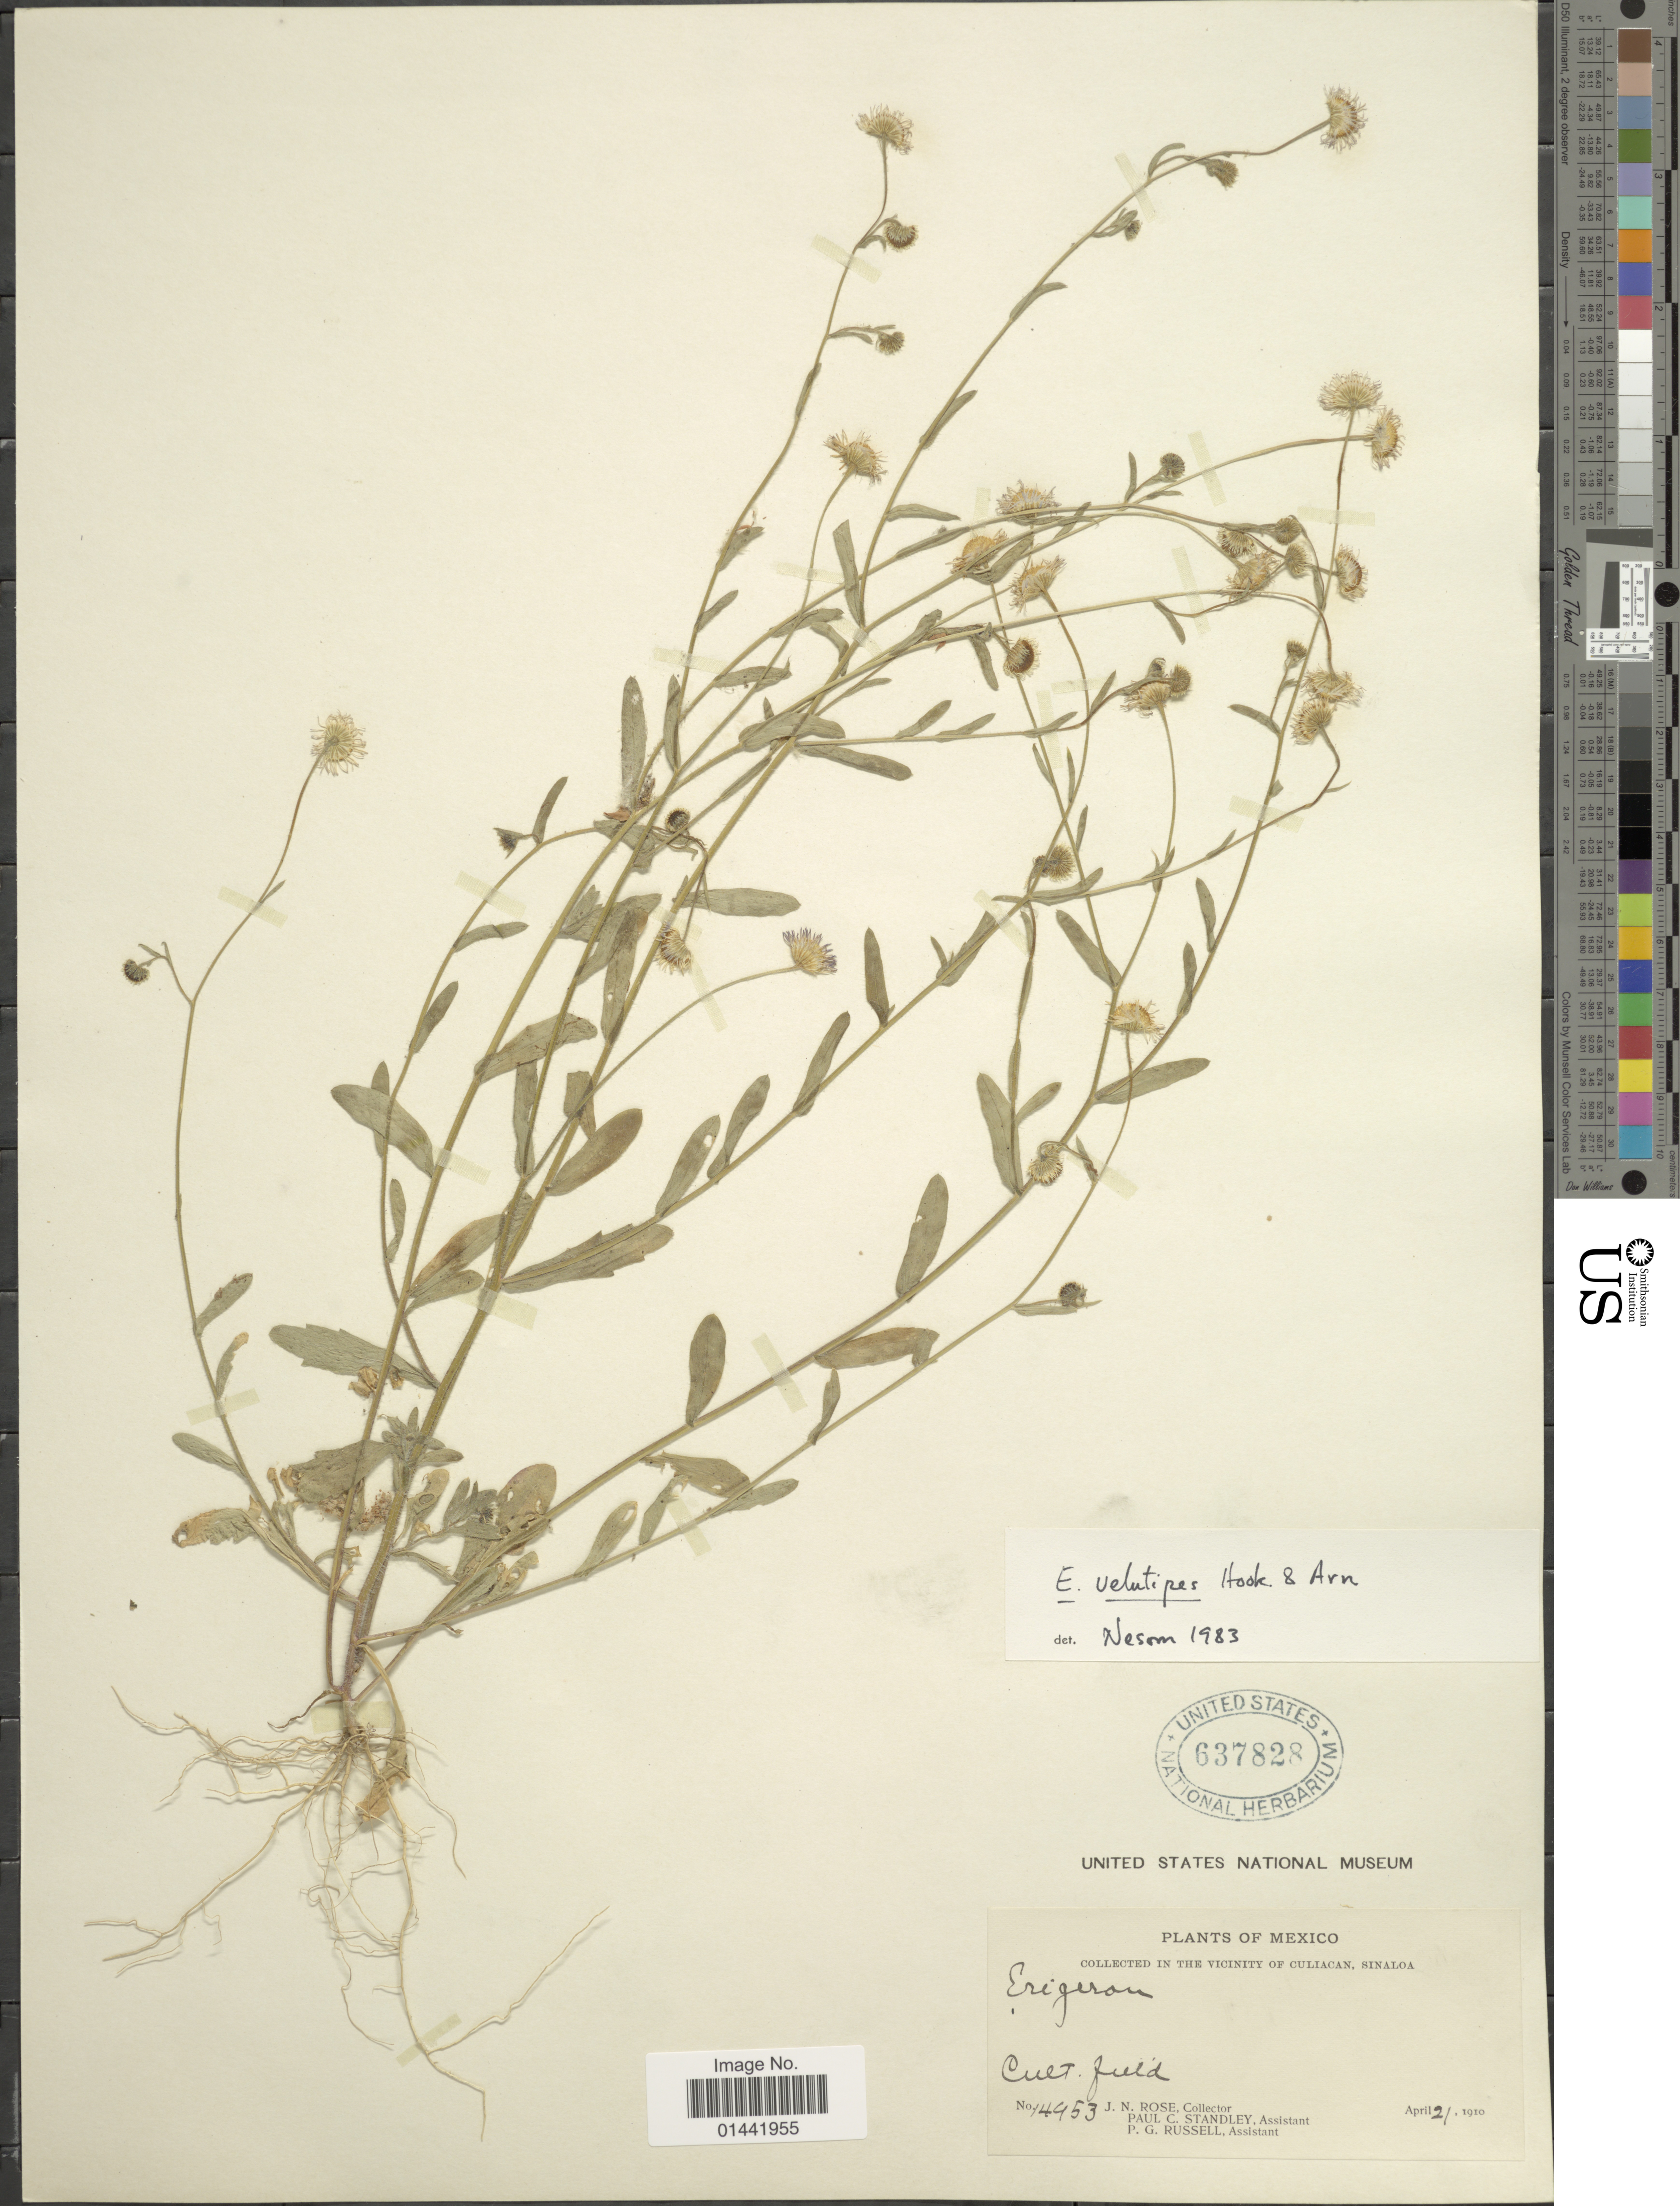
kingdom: Plantae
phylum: Tracheophyta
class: Magnoliopsida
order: Asterales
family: Asteraceae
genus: Erigeron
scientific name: Erigeron velutipes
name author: Hook. & Arn.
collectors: J. N. Rose, P. C. Standley & P. G. Russell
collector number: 14953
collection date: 1910-04-21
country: Mexico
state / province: Sinaloa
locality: Vicinity of Culiacan, Cult. field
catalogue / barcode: US 637828